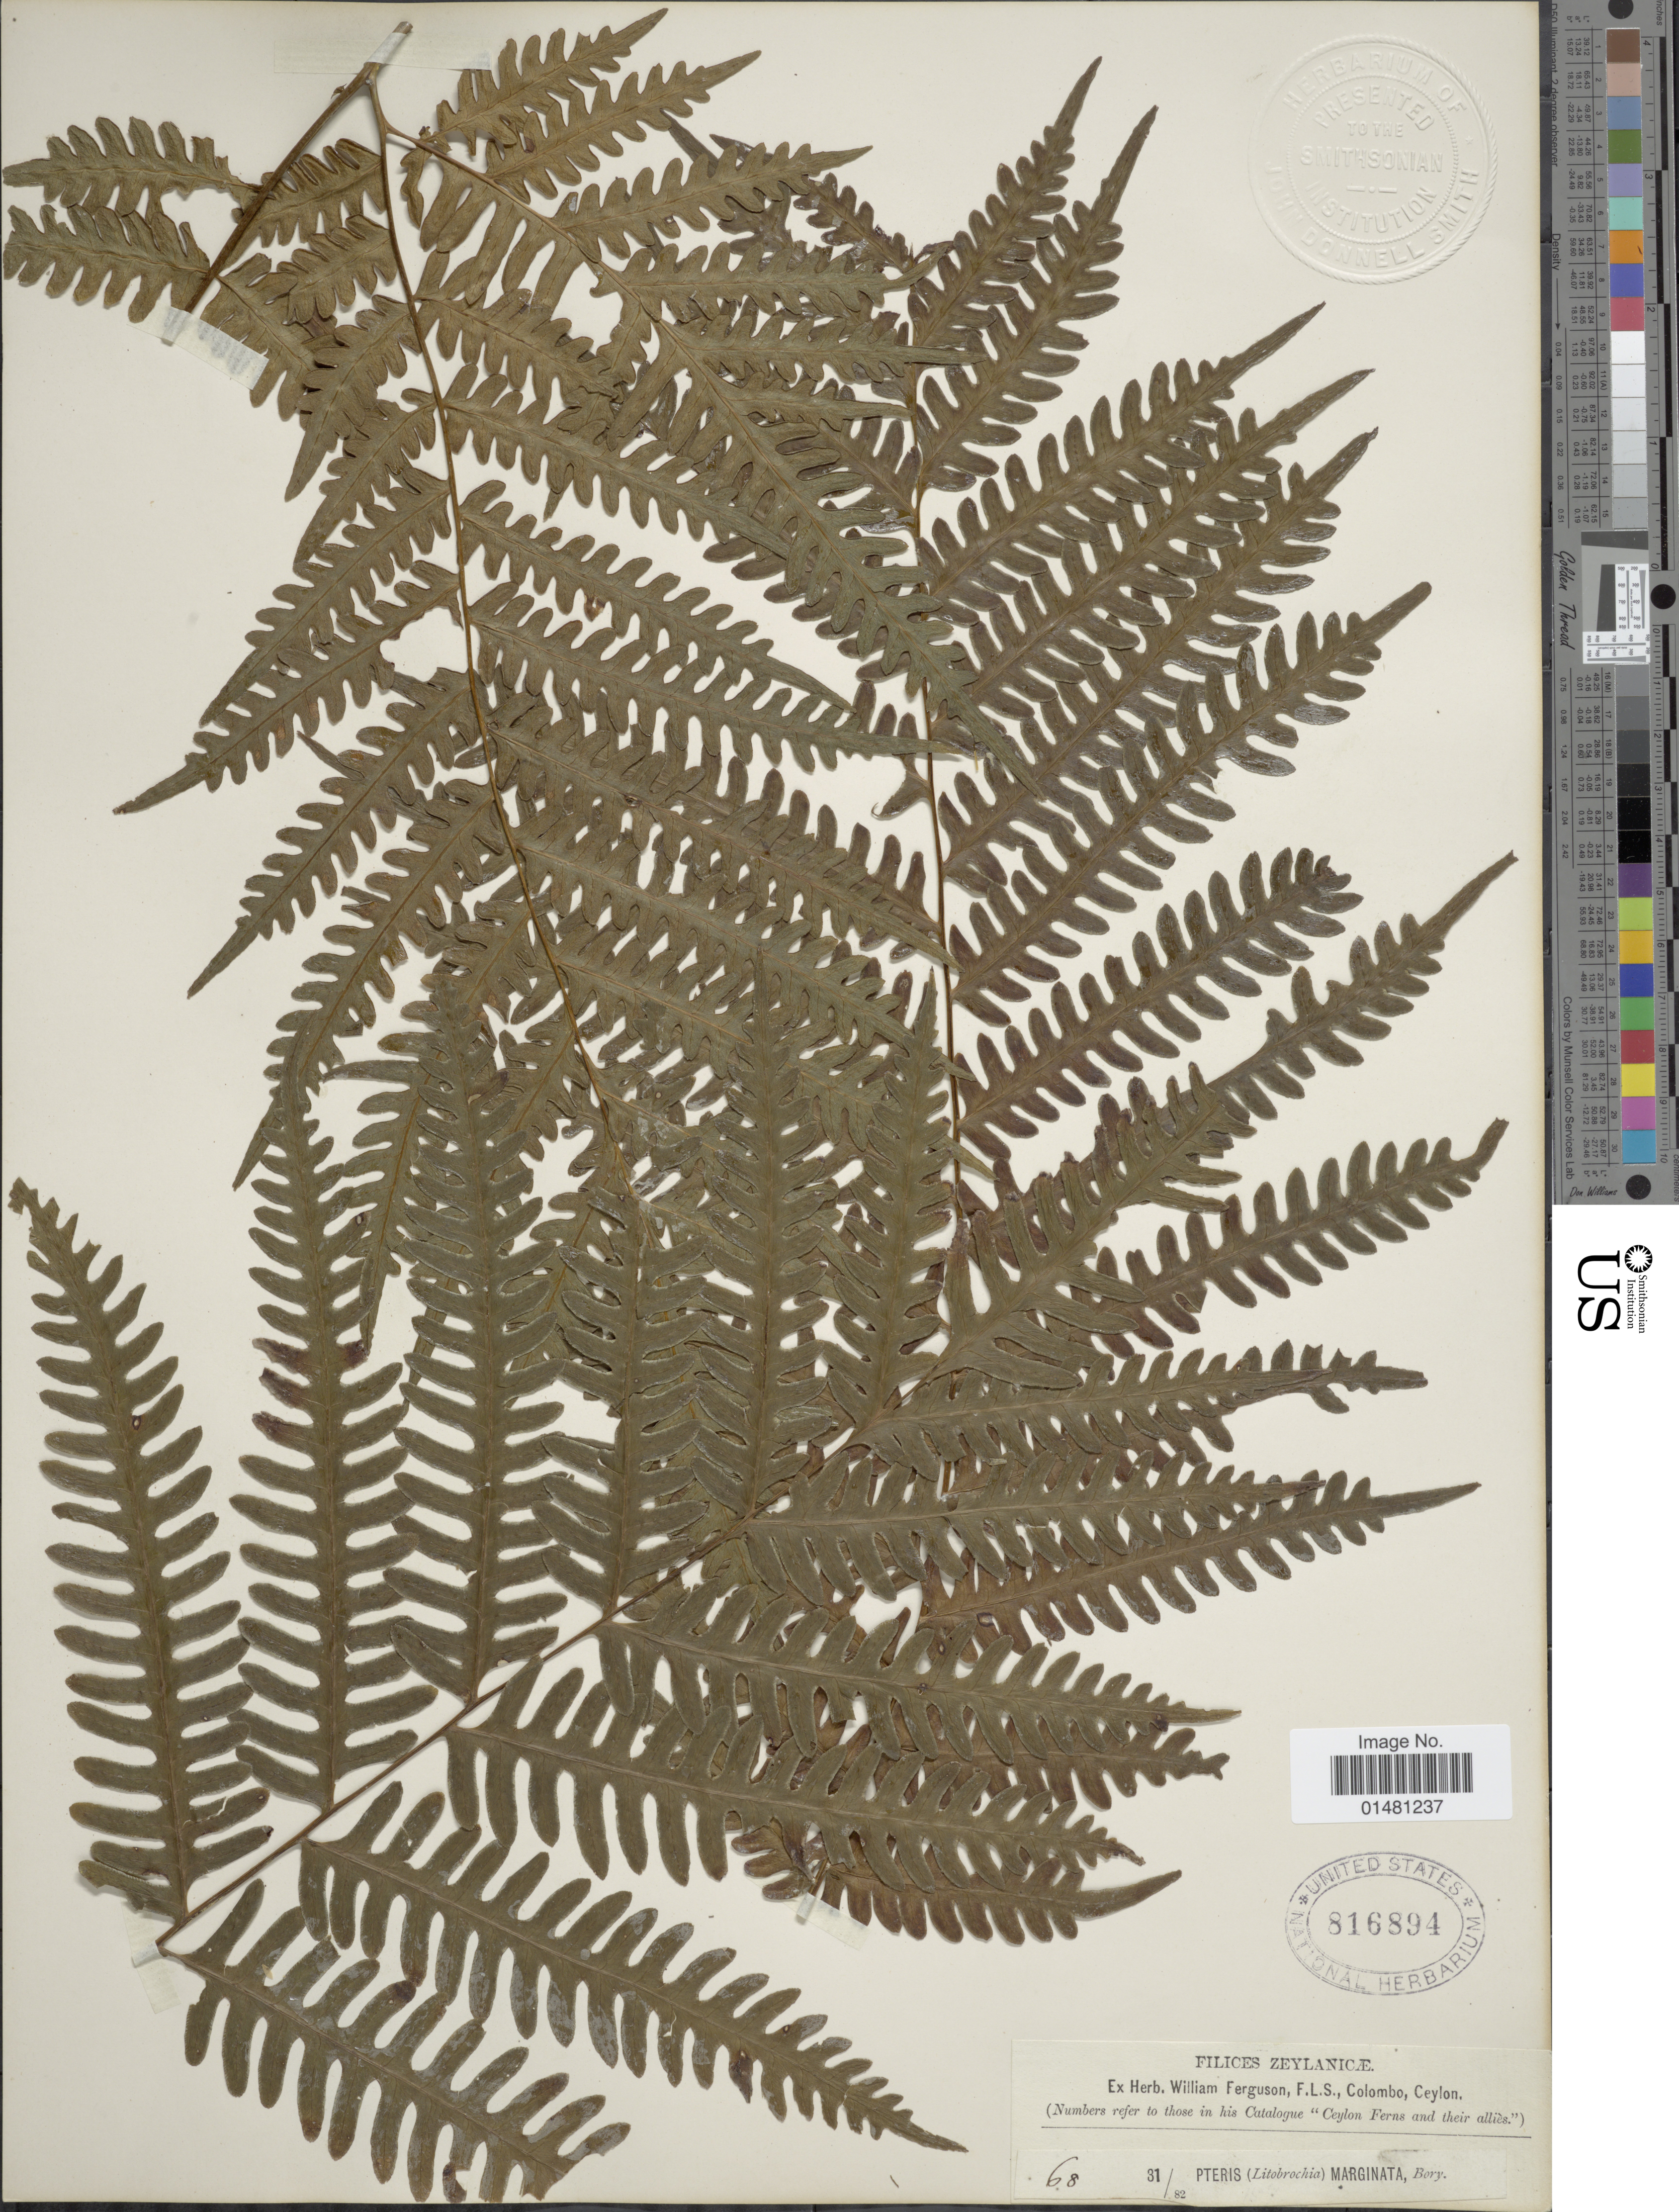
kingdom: Plantae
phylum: Tracheophyta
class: Polypodiopsida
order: Polypodiales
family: Pteridaceae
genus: Pteris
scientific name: Pteris tripartita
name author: Sw.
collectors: ex herb. W. Ferguson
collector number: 68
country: Sri Lanka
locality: Fileces Zeylanicæ, Colombo, Ceylon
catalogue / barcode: US 816894